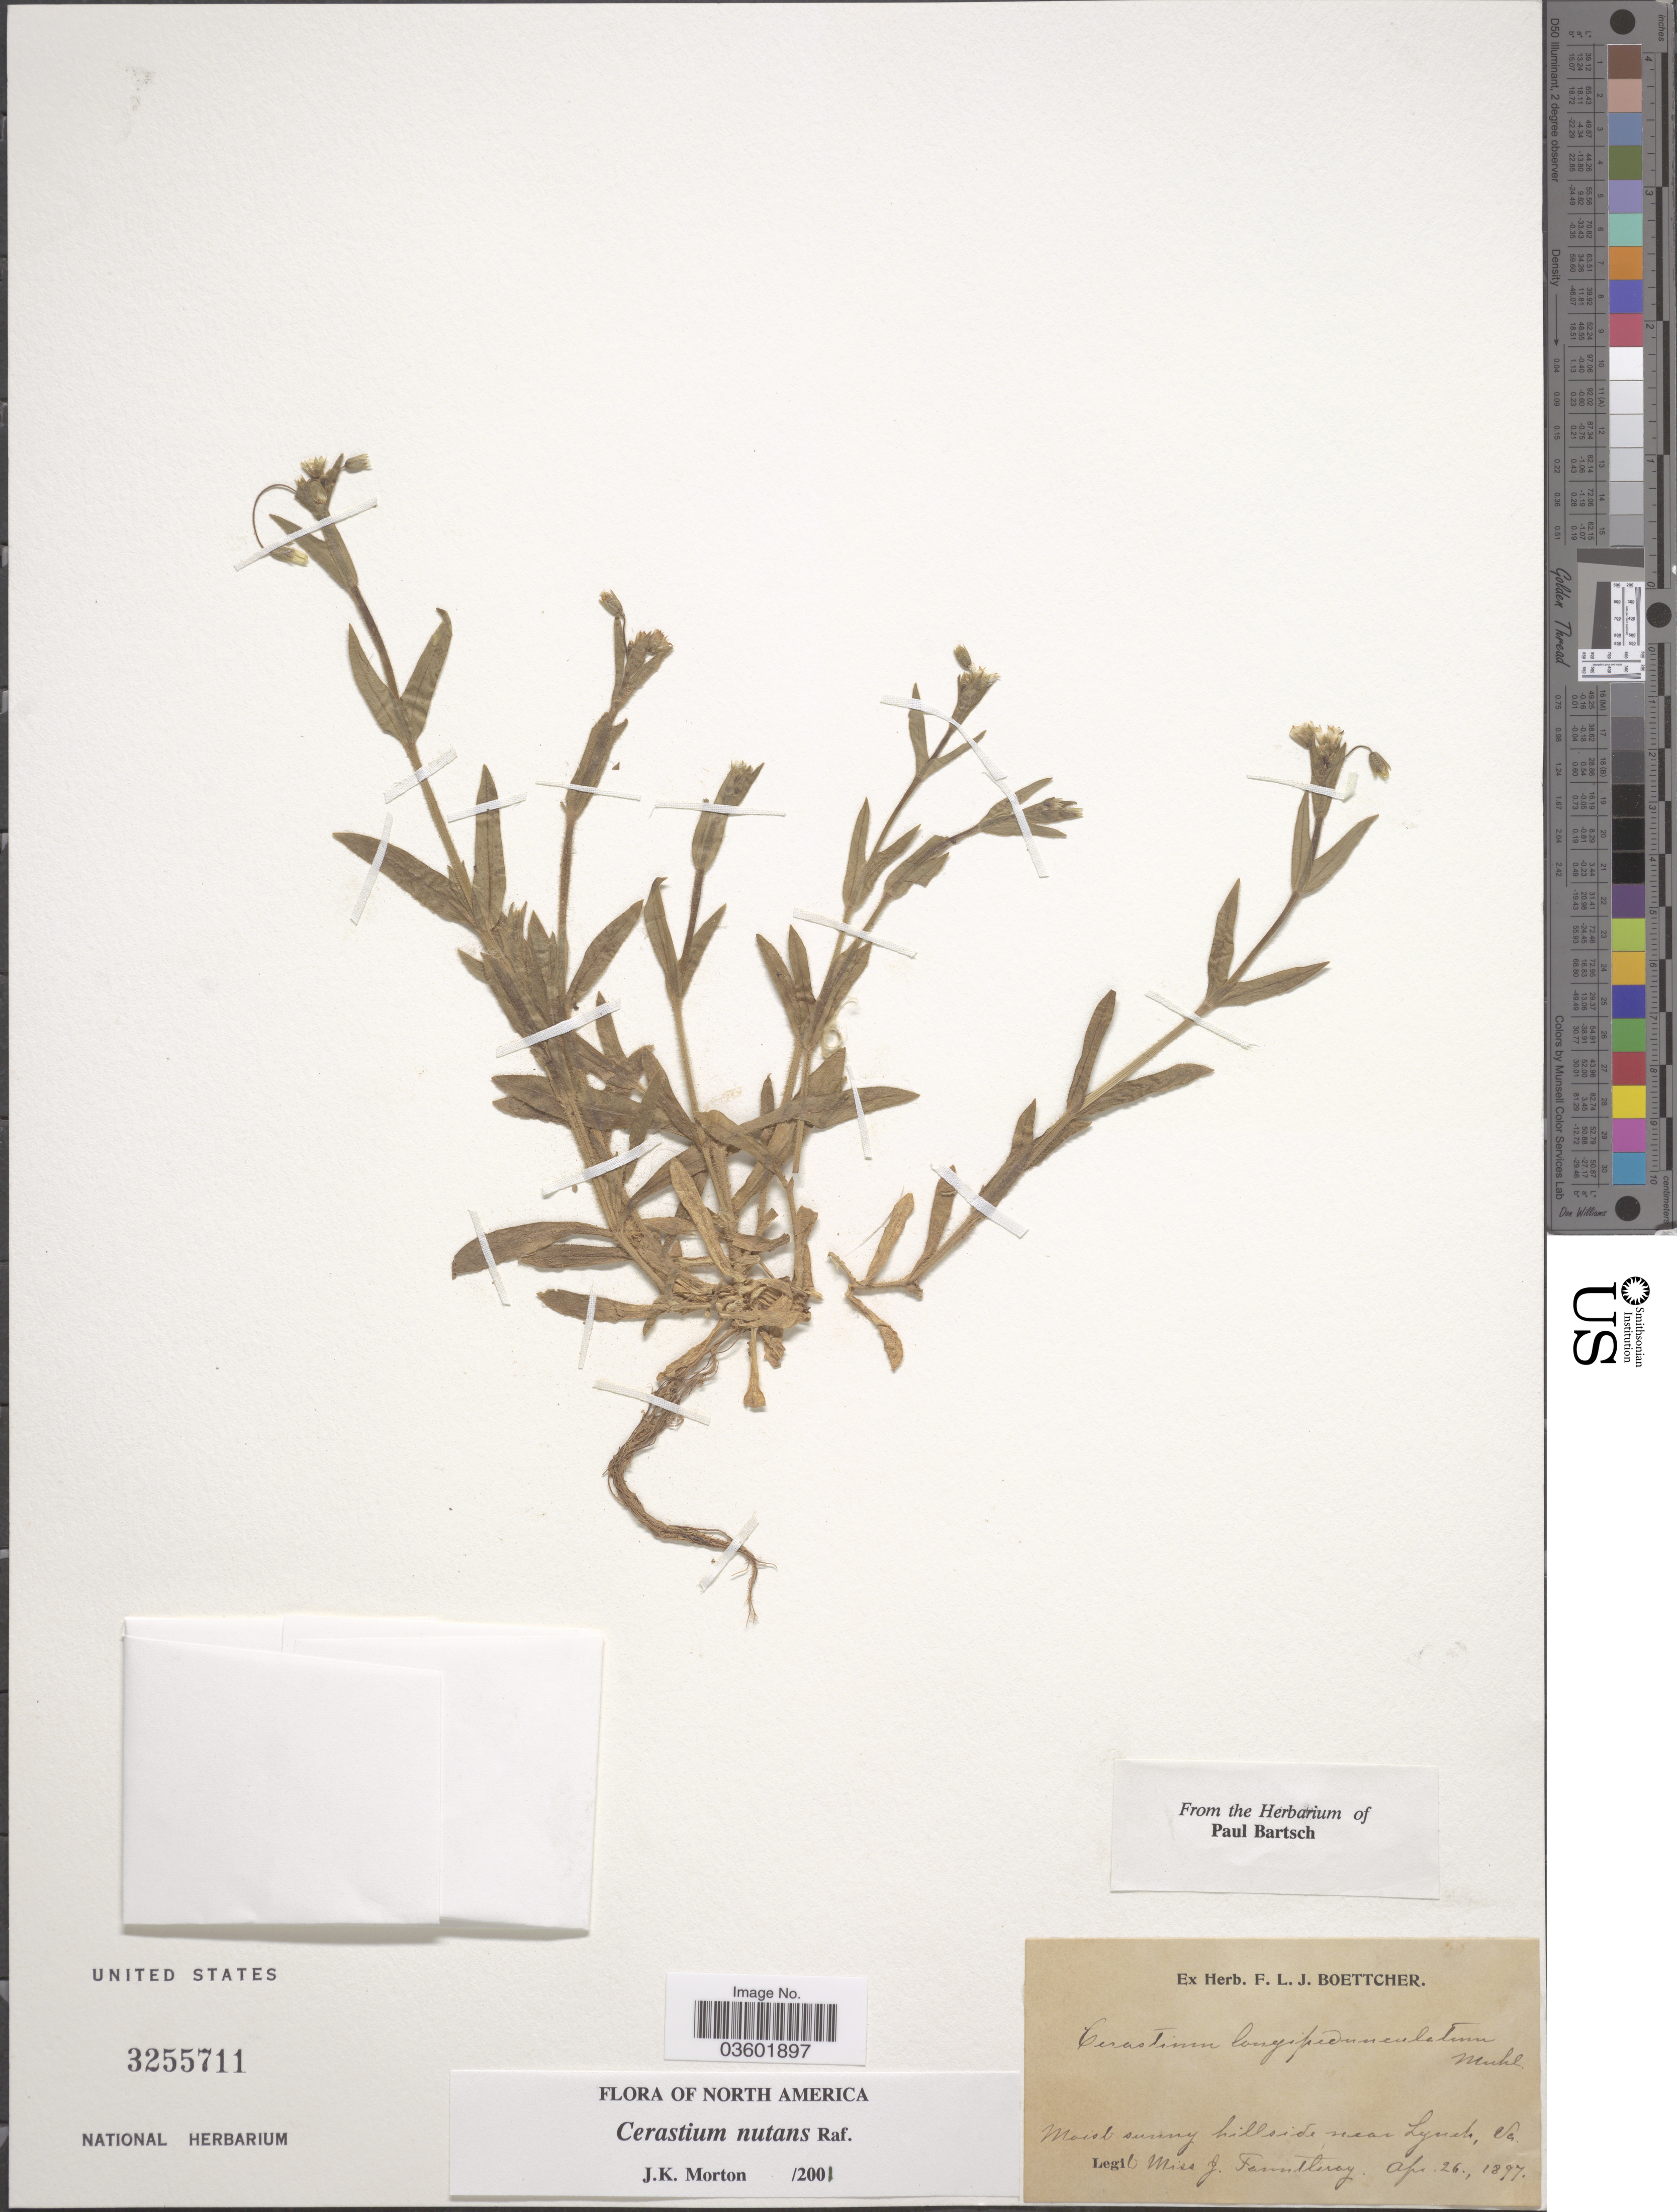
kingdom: Plantae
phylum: Tracheophyta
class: Magnoliopsida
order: Caryophyllales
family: Caryophyllaceae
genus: Cerastium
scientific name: Cerastium nutans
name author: Raf.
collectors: J. Fauntleroy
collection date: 1897-04-26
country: United States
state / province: Virginia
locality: Near Lynch.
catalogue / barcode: US 3255711